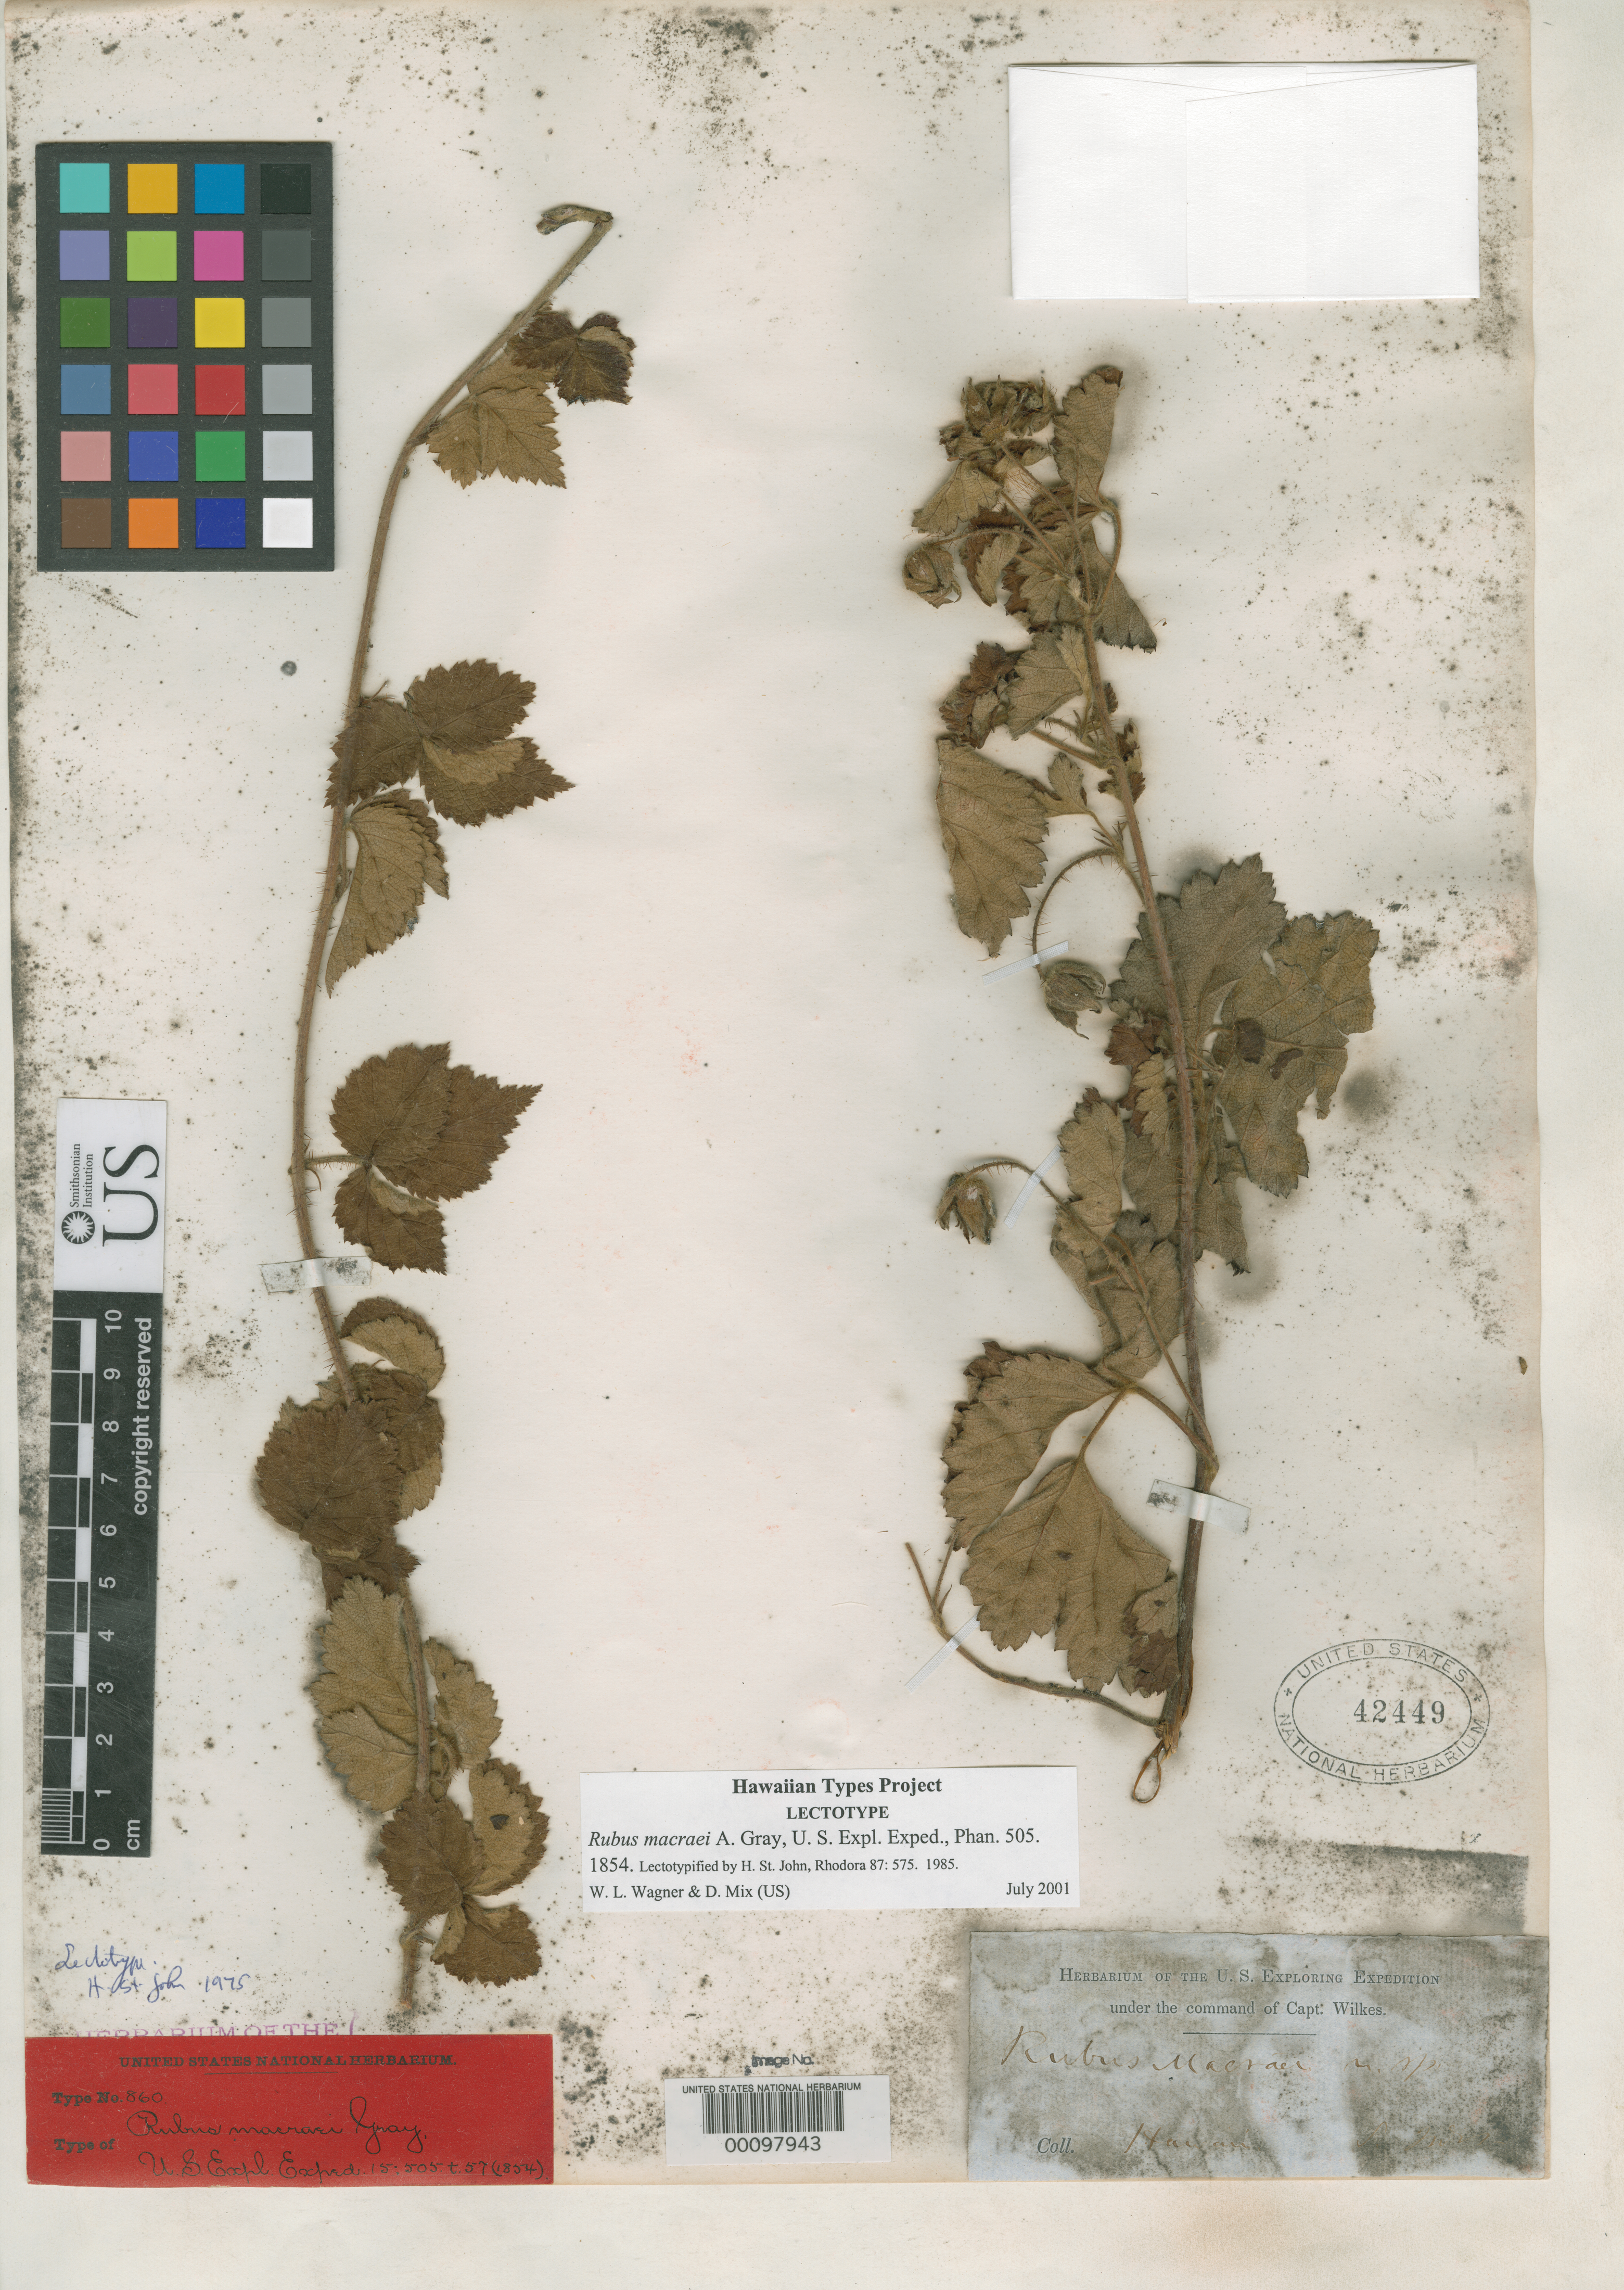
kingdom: Plantae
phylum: Tracheophyta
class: Magnoliopsida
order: Rosales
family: Rosaceae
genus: Rubus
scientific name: Rubus macraei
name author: A. Gray in Wilkes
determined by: Wagner, W. L.; Mix, D.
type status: Lectotype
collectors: Wilkes Explor. Exped.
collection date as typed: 1840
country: United States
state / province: Hawaii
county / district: Hawaii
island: Hawaii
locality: Mouna [Mauna] Kea.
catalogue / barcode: US 42449